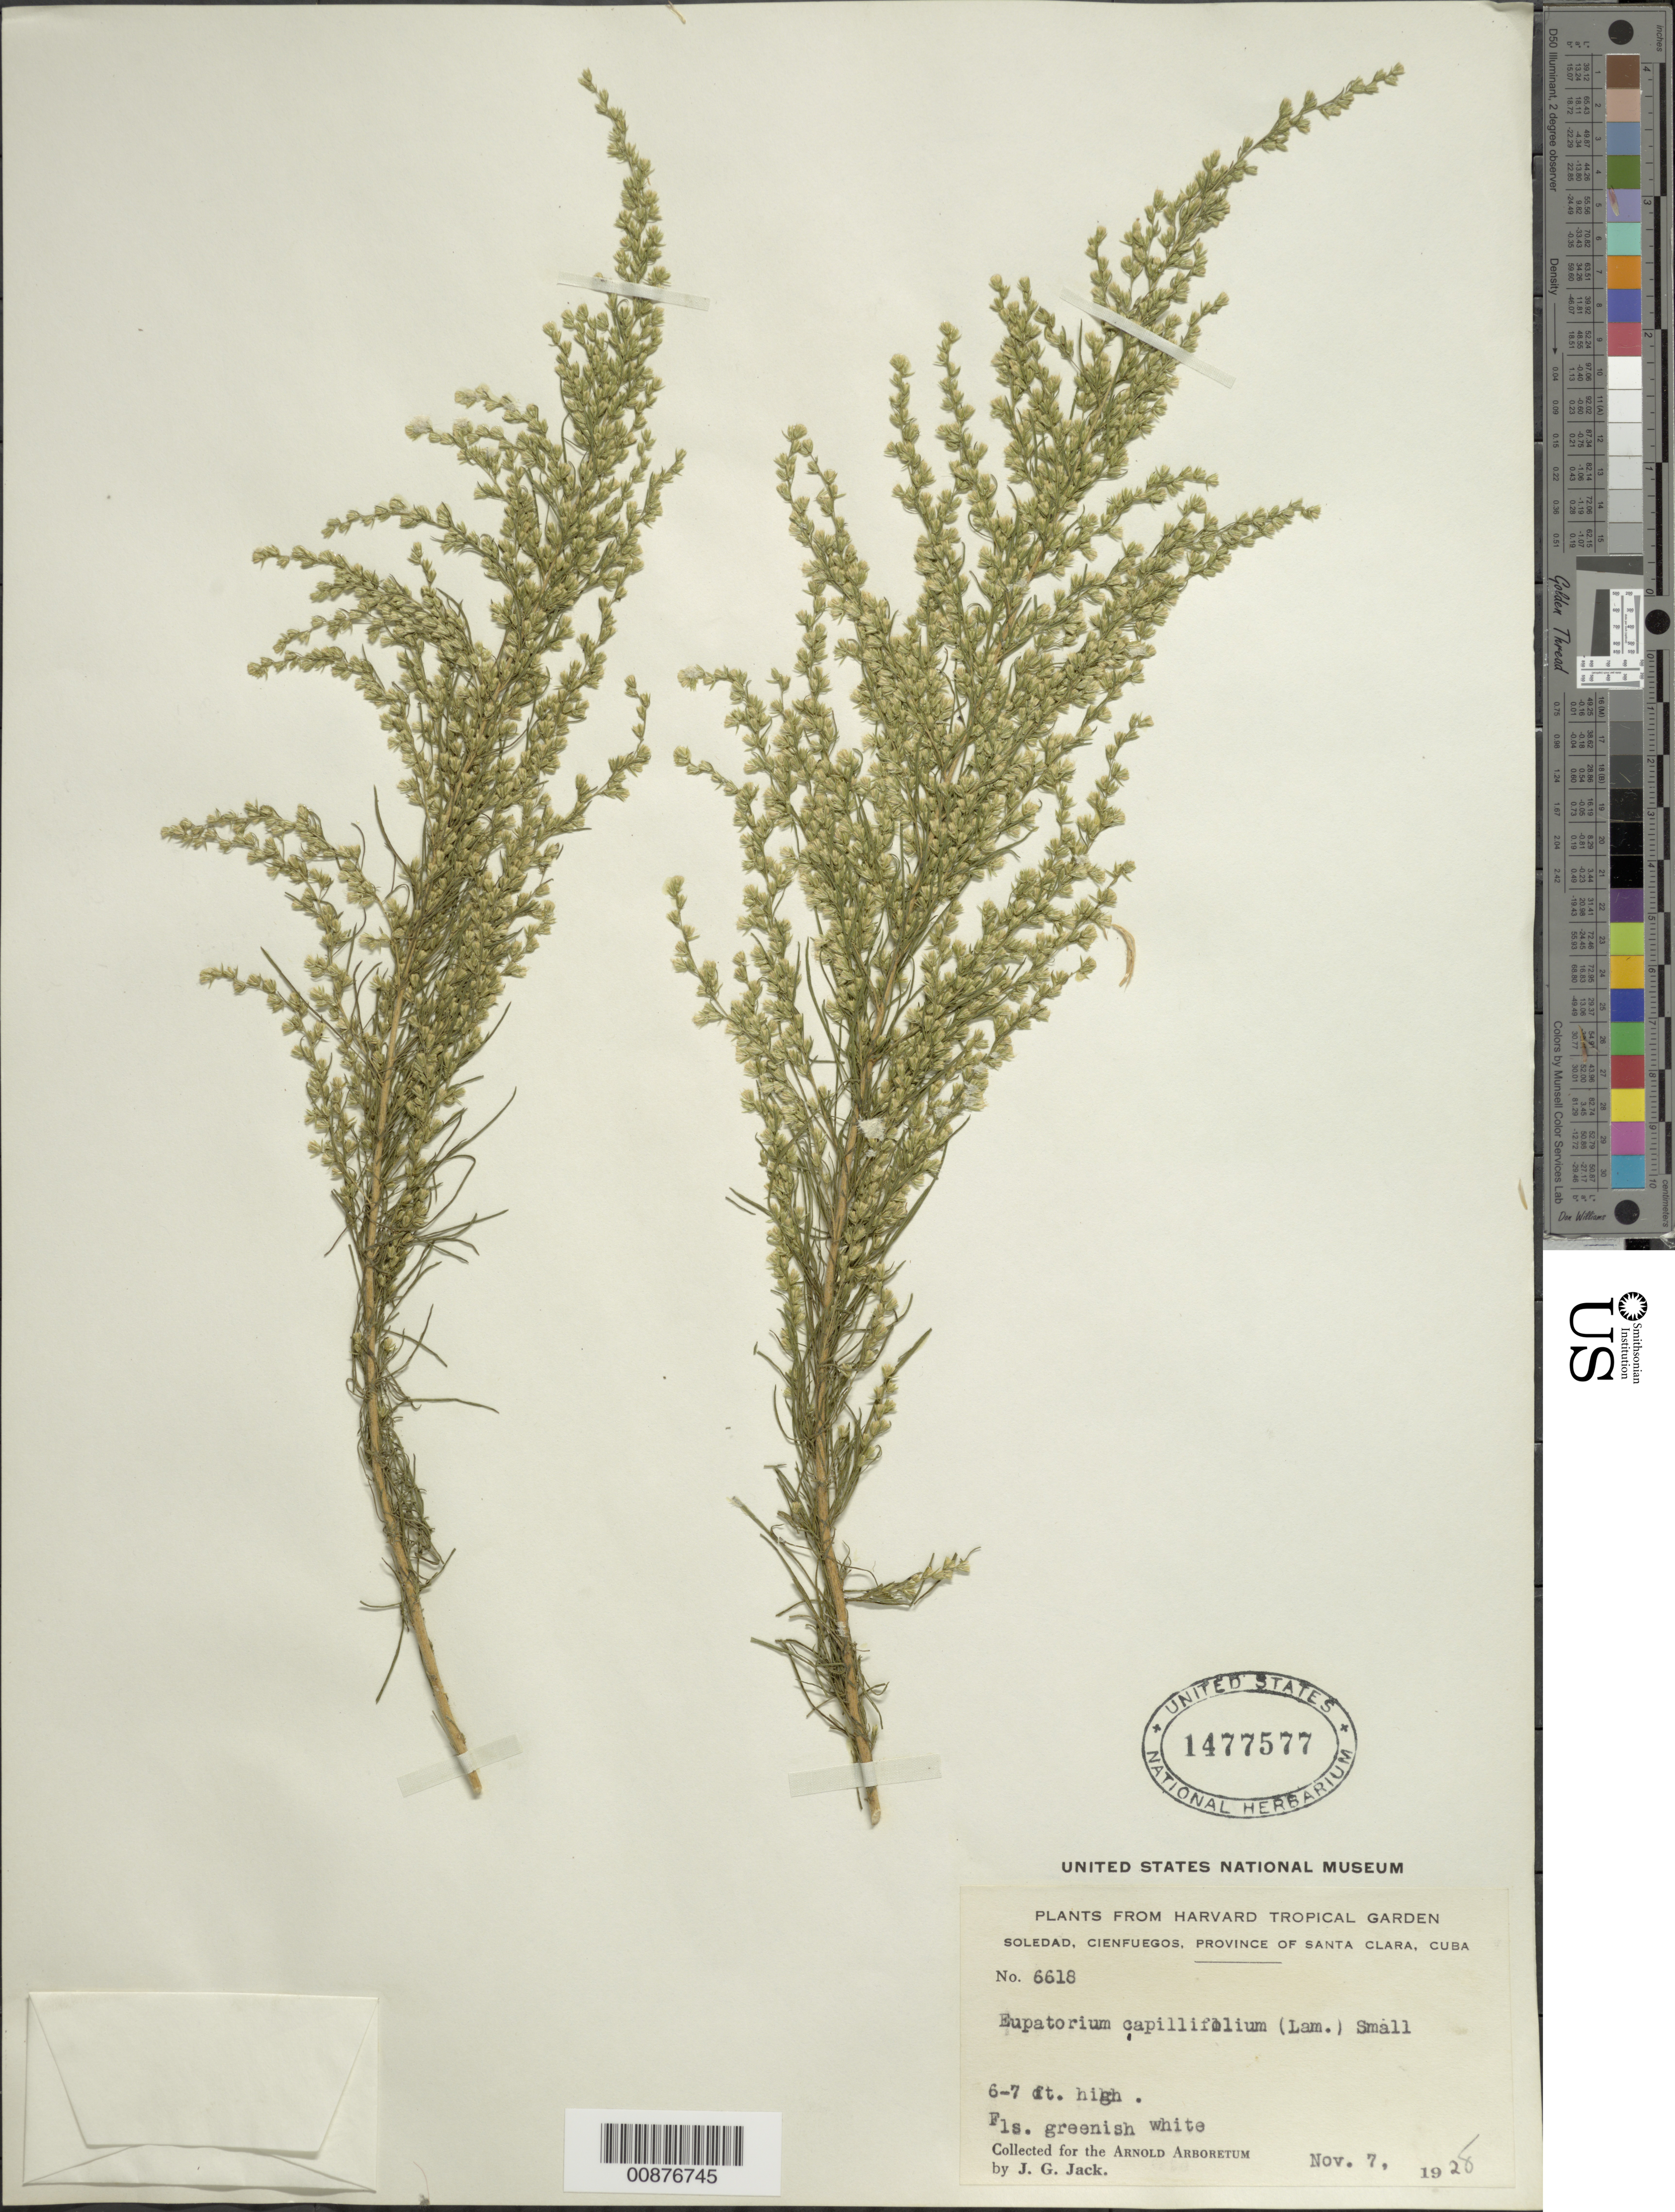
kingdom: Plantae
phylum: Tracheophyta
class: Magnoliopsida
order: Asterales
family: Asteraceae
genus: Eupatorium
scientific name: Eupatorium capillifolium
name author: (Lam.) Small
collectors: J. G. Jack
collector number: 6618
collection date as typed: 07 Nov 1928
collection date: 1928-11-07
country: Cuba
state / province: Las Villas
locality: Soledad, Cienfuegos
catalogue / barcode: US 1477577